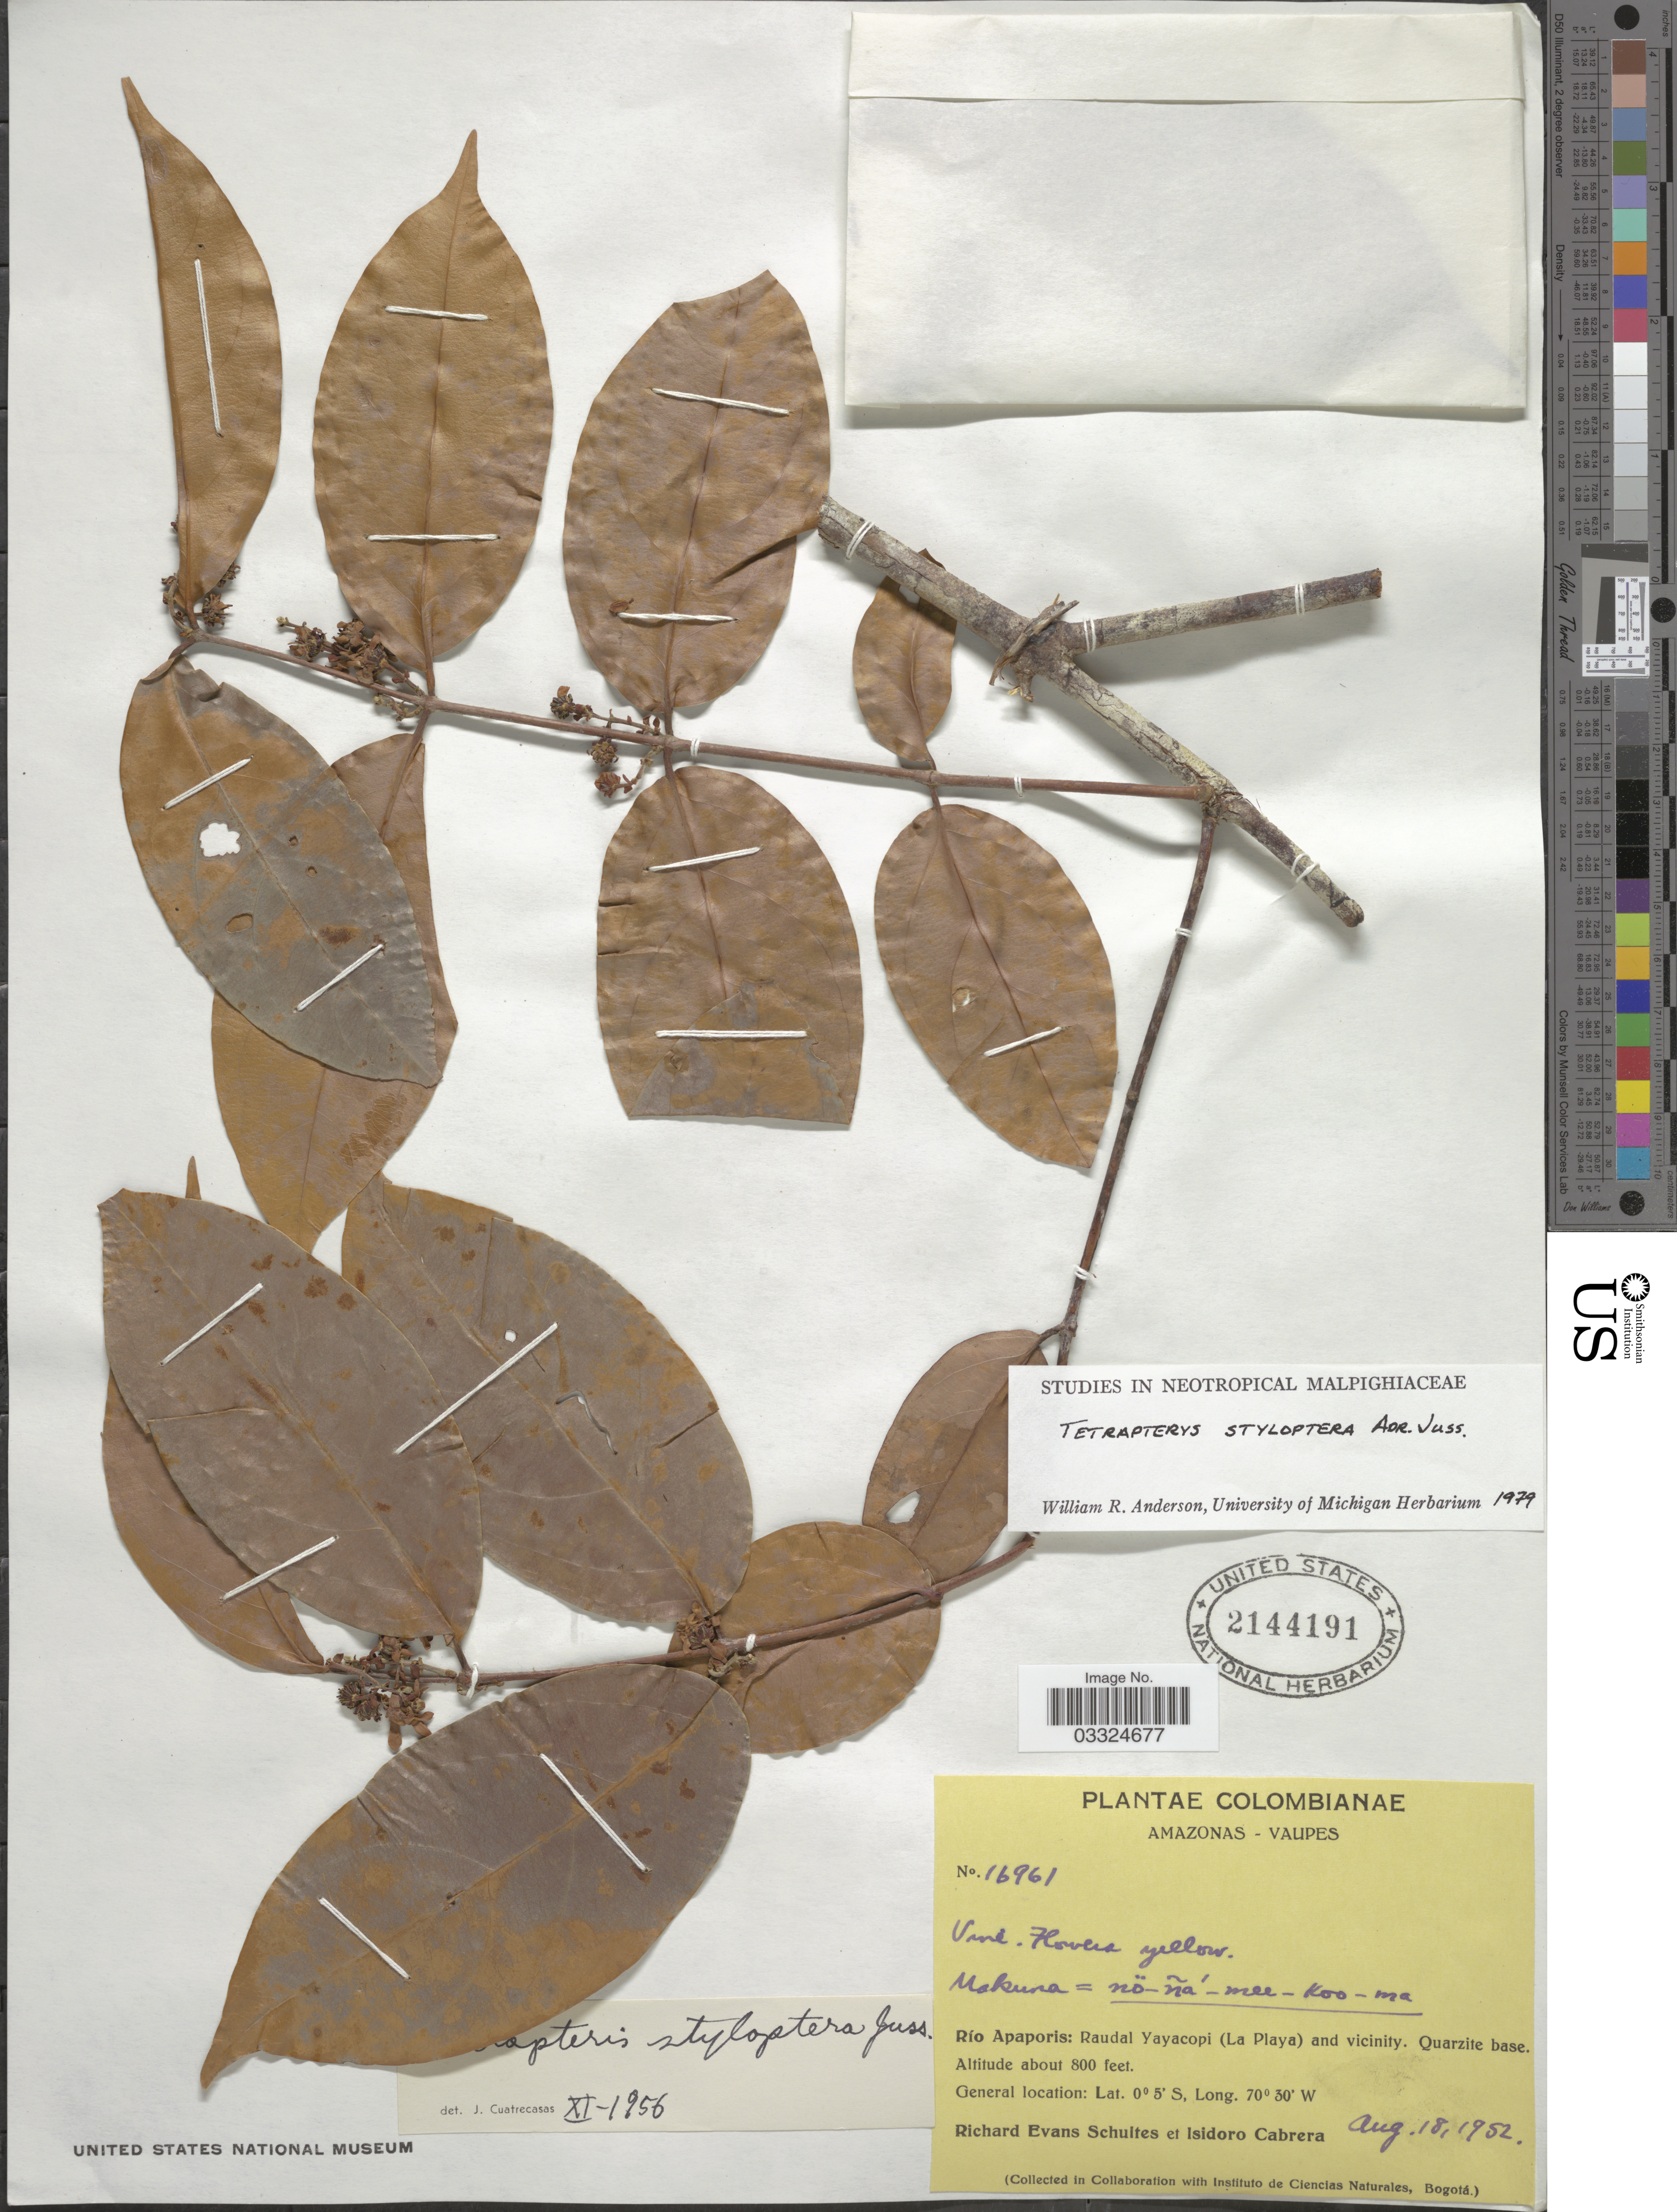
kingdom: Plantae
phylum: Tracheophyta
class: Magnoliopsida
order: Malpighiales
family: Malpighiaceae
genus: Glicophyllum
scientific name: Glicophyllum stylopterum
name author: (A. Juss.) R.F. Almeida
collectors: R. E. Schultes & I. Cabrera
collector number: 16961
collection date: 1952-08-18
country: Colombia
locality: Amazonas - Vaupes. Raudal Yayacopi (La Playa) and vicinity.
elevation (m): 244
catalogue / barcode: US 2144191